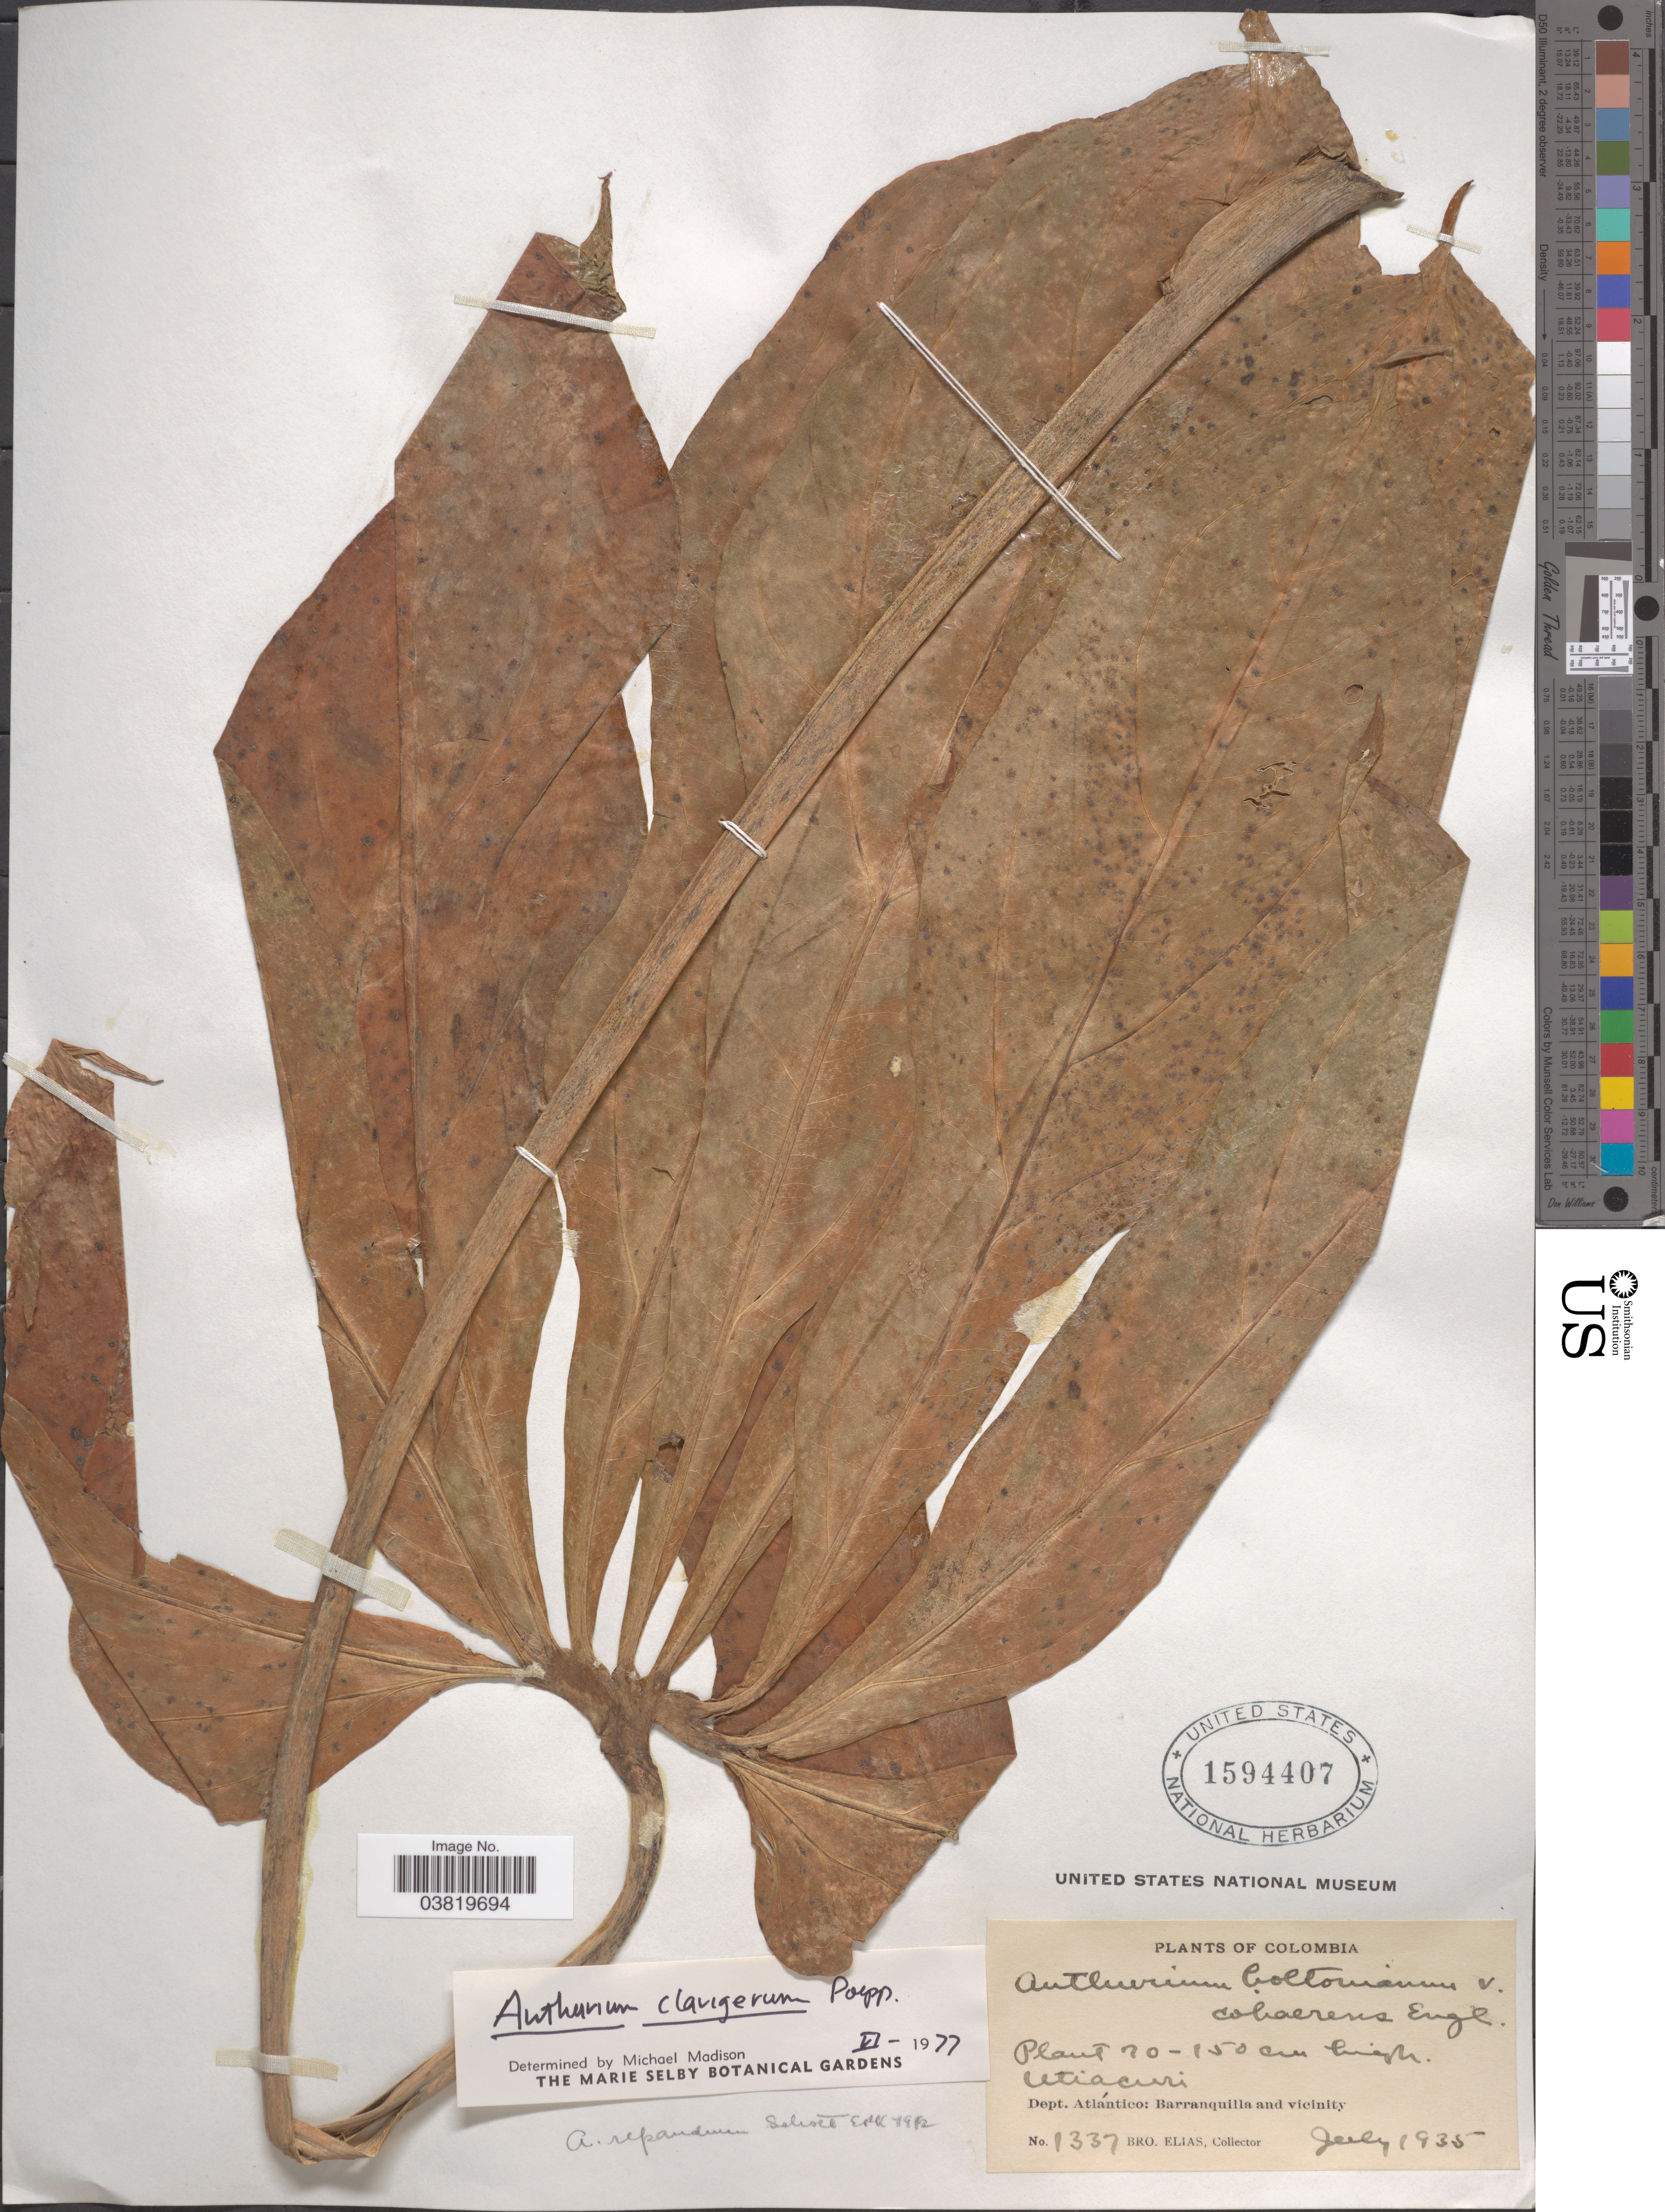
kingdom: Plantae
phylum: Tracheophyta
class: Liliopsida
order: Alismatales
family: Araceae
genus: Anthurium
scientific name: Anthurium clavigerum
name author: Poepp. & Endl.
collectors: Bro. Elias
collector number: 1337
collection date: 1935-07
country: Colombia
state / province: Atlántico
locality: Usiacuri. Dept. Atlántico: Barranquilla and vicinity.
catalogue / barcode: US 1594407